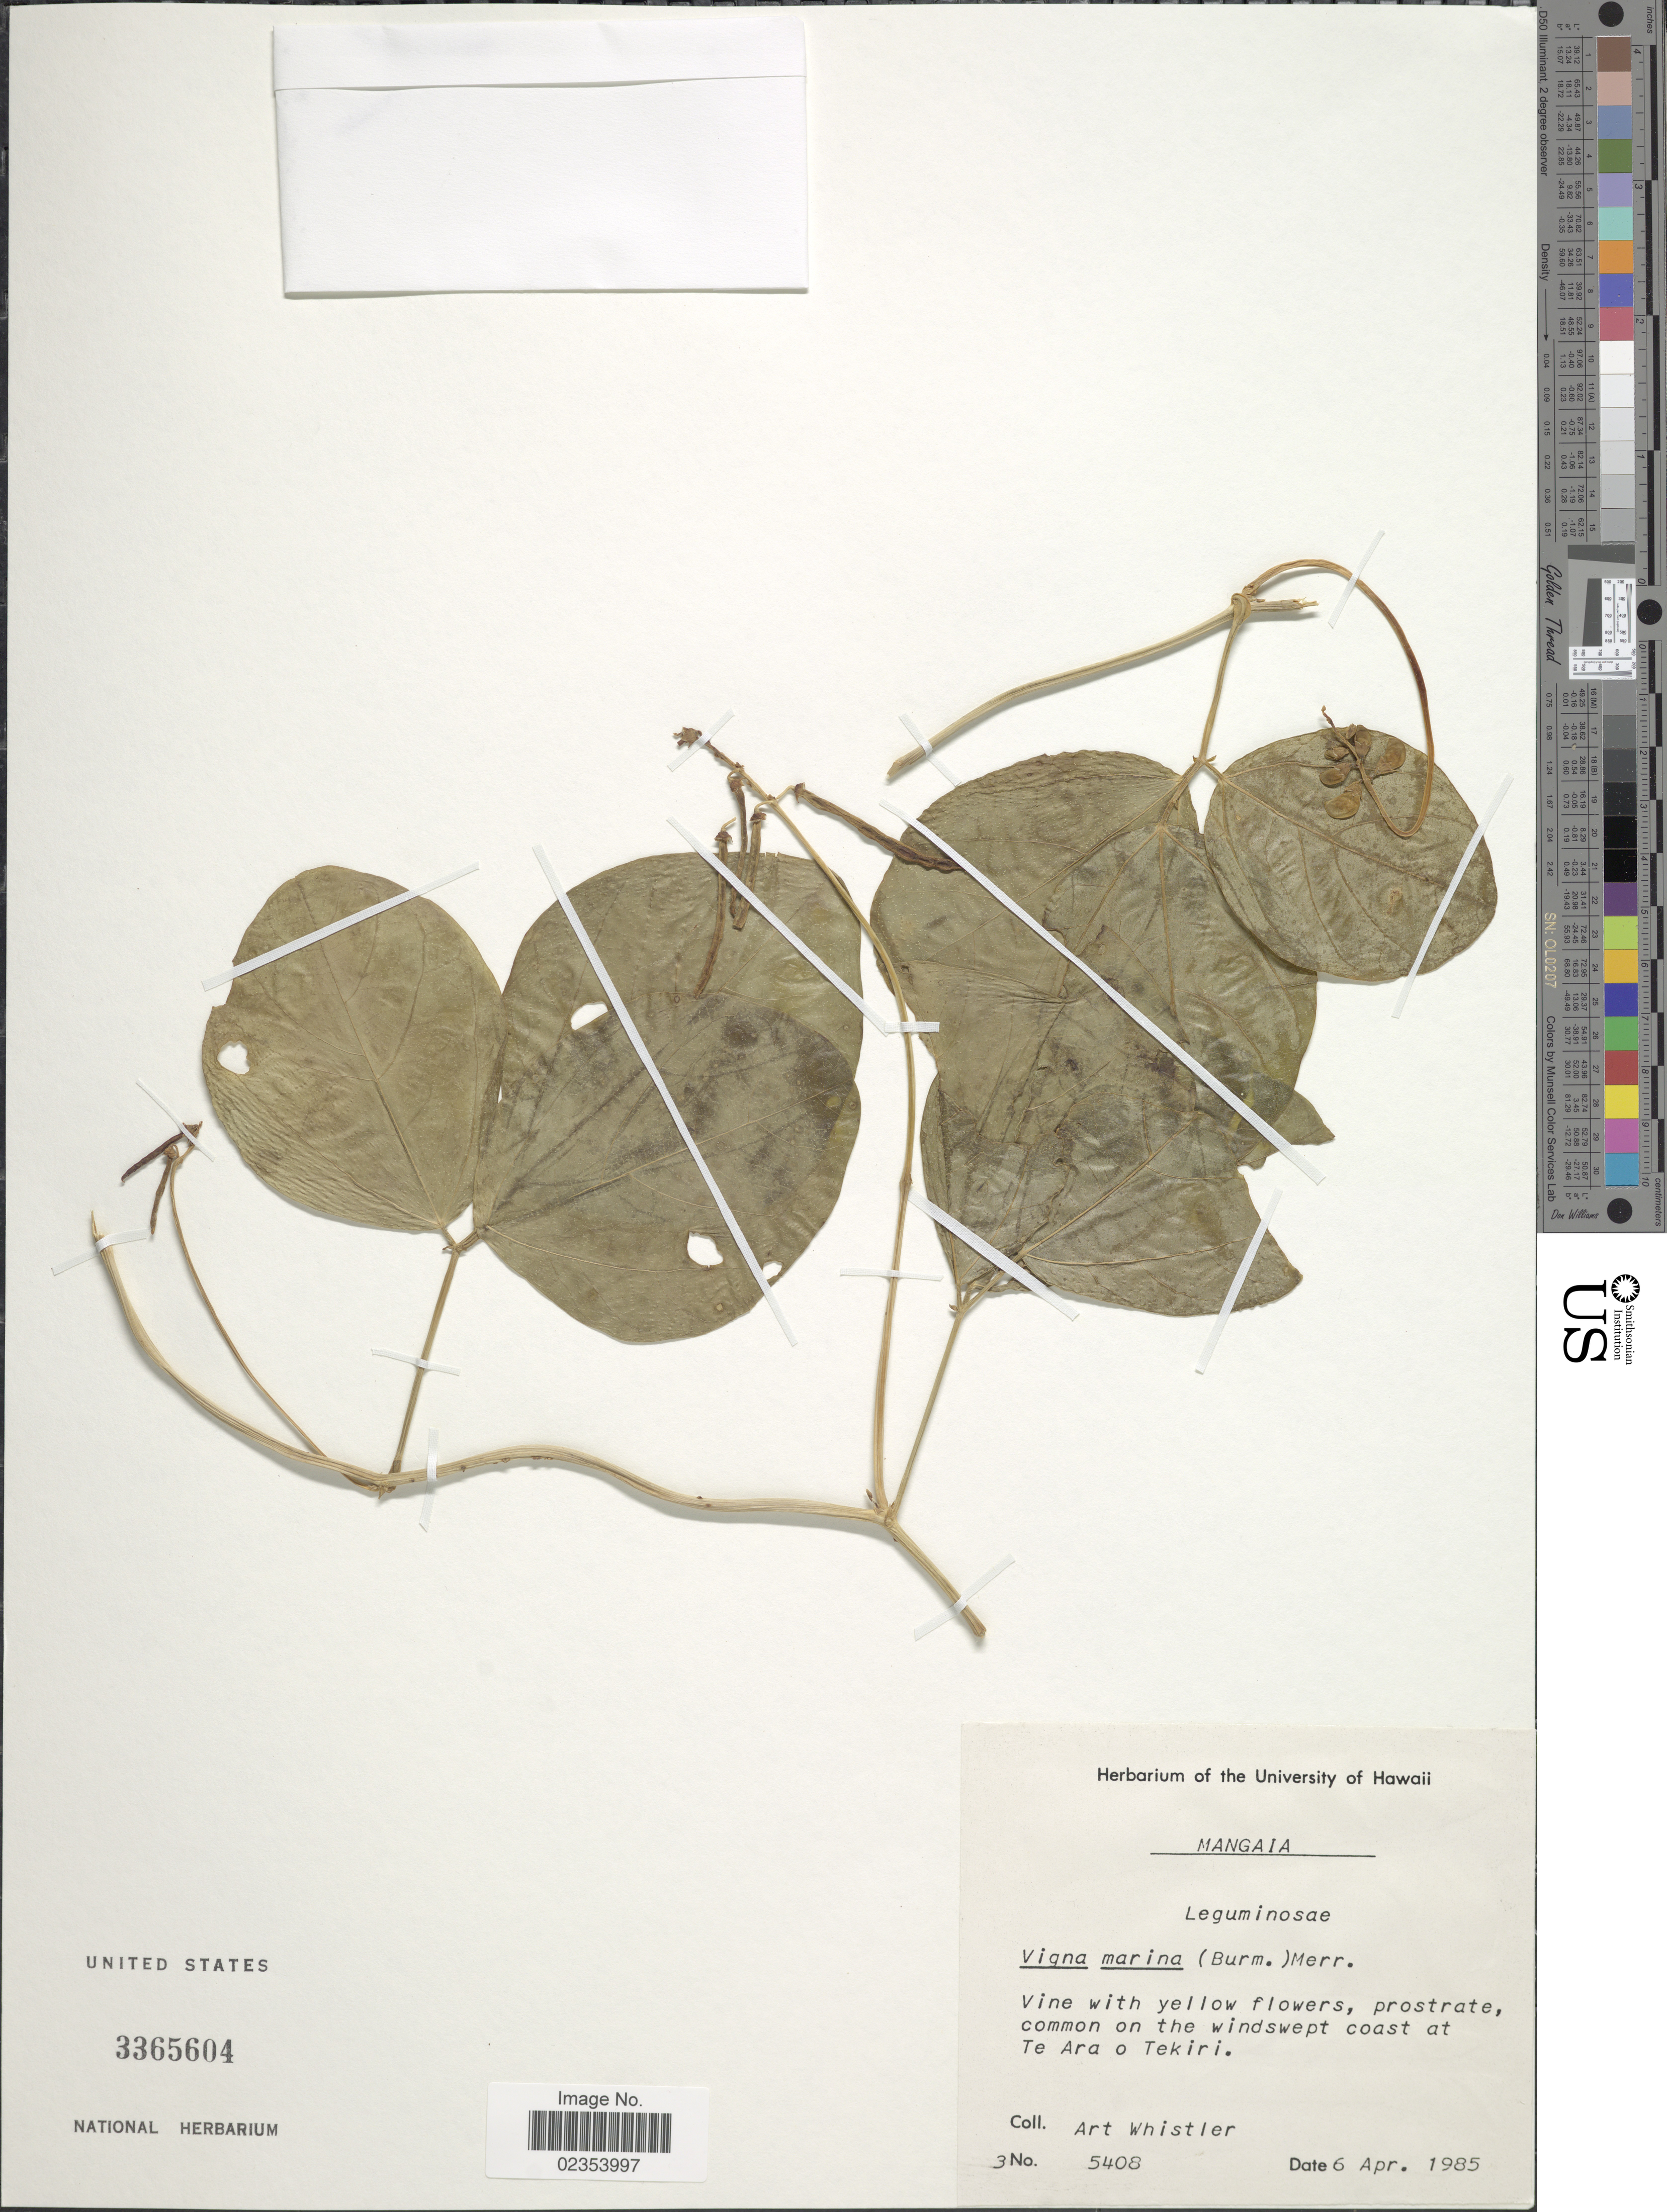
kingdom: Plantae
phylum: Tracheophyta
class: Magnoliopsida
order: Fabales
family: Fabaceae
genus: Vigna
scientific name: Vigna marina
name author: (Burm.) Merr.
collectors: A. Whistler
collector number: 5408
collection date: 1985-04-06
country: Cook Islands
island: Mangaia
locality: Common on the windswept coast at Te Ara o Tekiri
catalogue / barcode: US 3365604